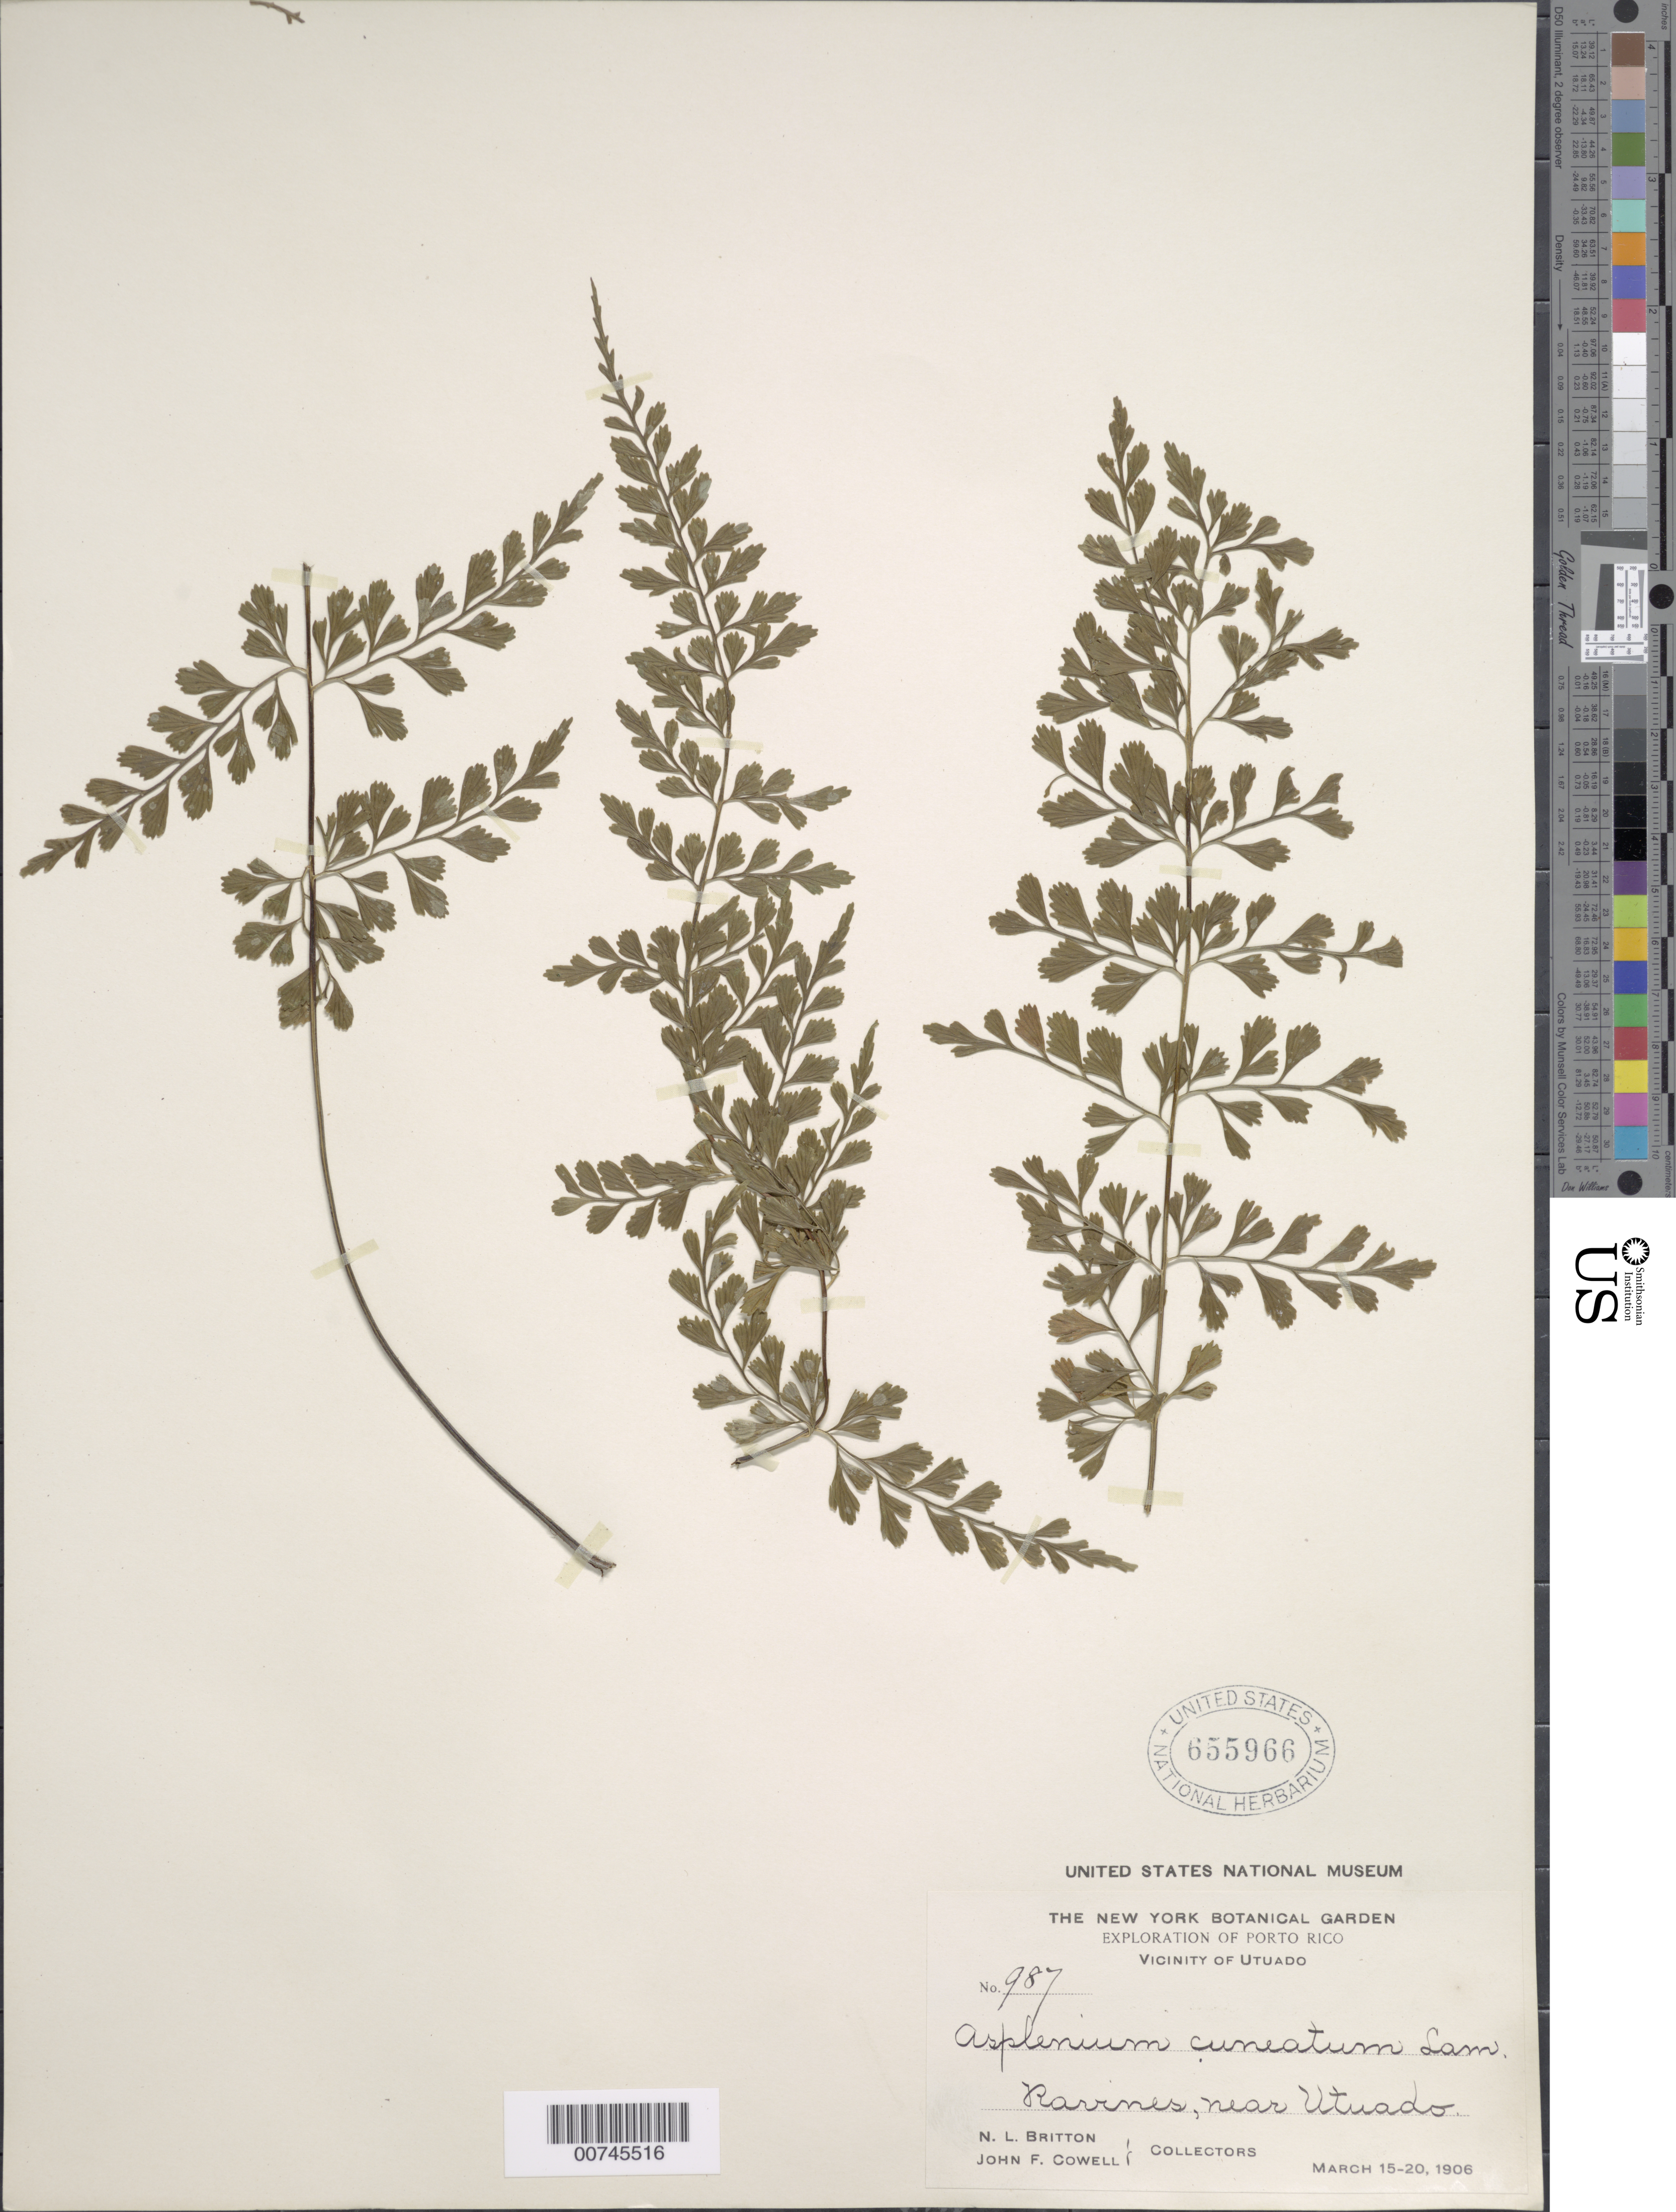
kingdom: Plantae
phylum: Tracheophyta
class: Polypodiopsida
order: Polypodiales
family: Aspleniaceae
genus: Asplenium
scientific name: Asplenium cuneatum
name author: Lam.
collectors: N. Britton & J. F. Cowell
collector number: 987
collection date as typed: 15 Mar 1906 to 20 Mar 1906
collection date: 1906-03-15/1906-03-20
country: Puerto Rico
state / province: Utuado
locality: Vicinity of Utuado.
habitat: Ravines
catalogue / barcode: US 655966